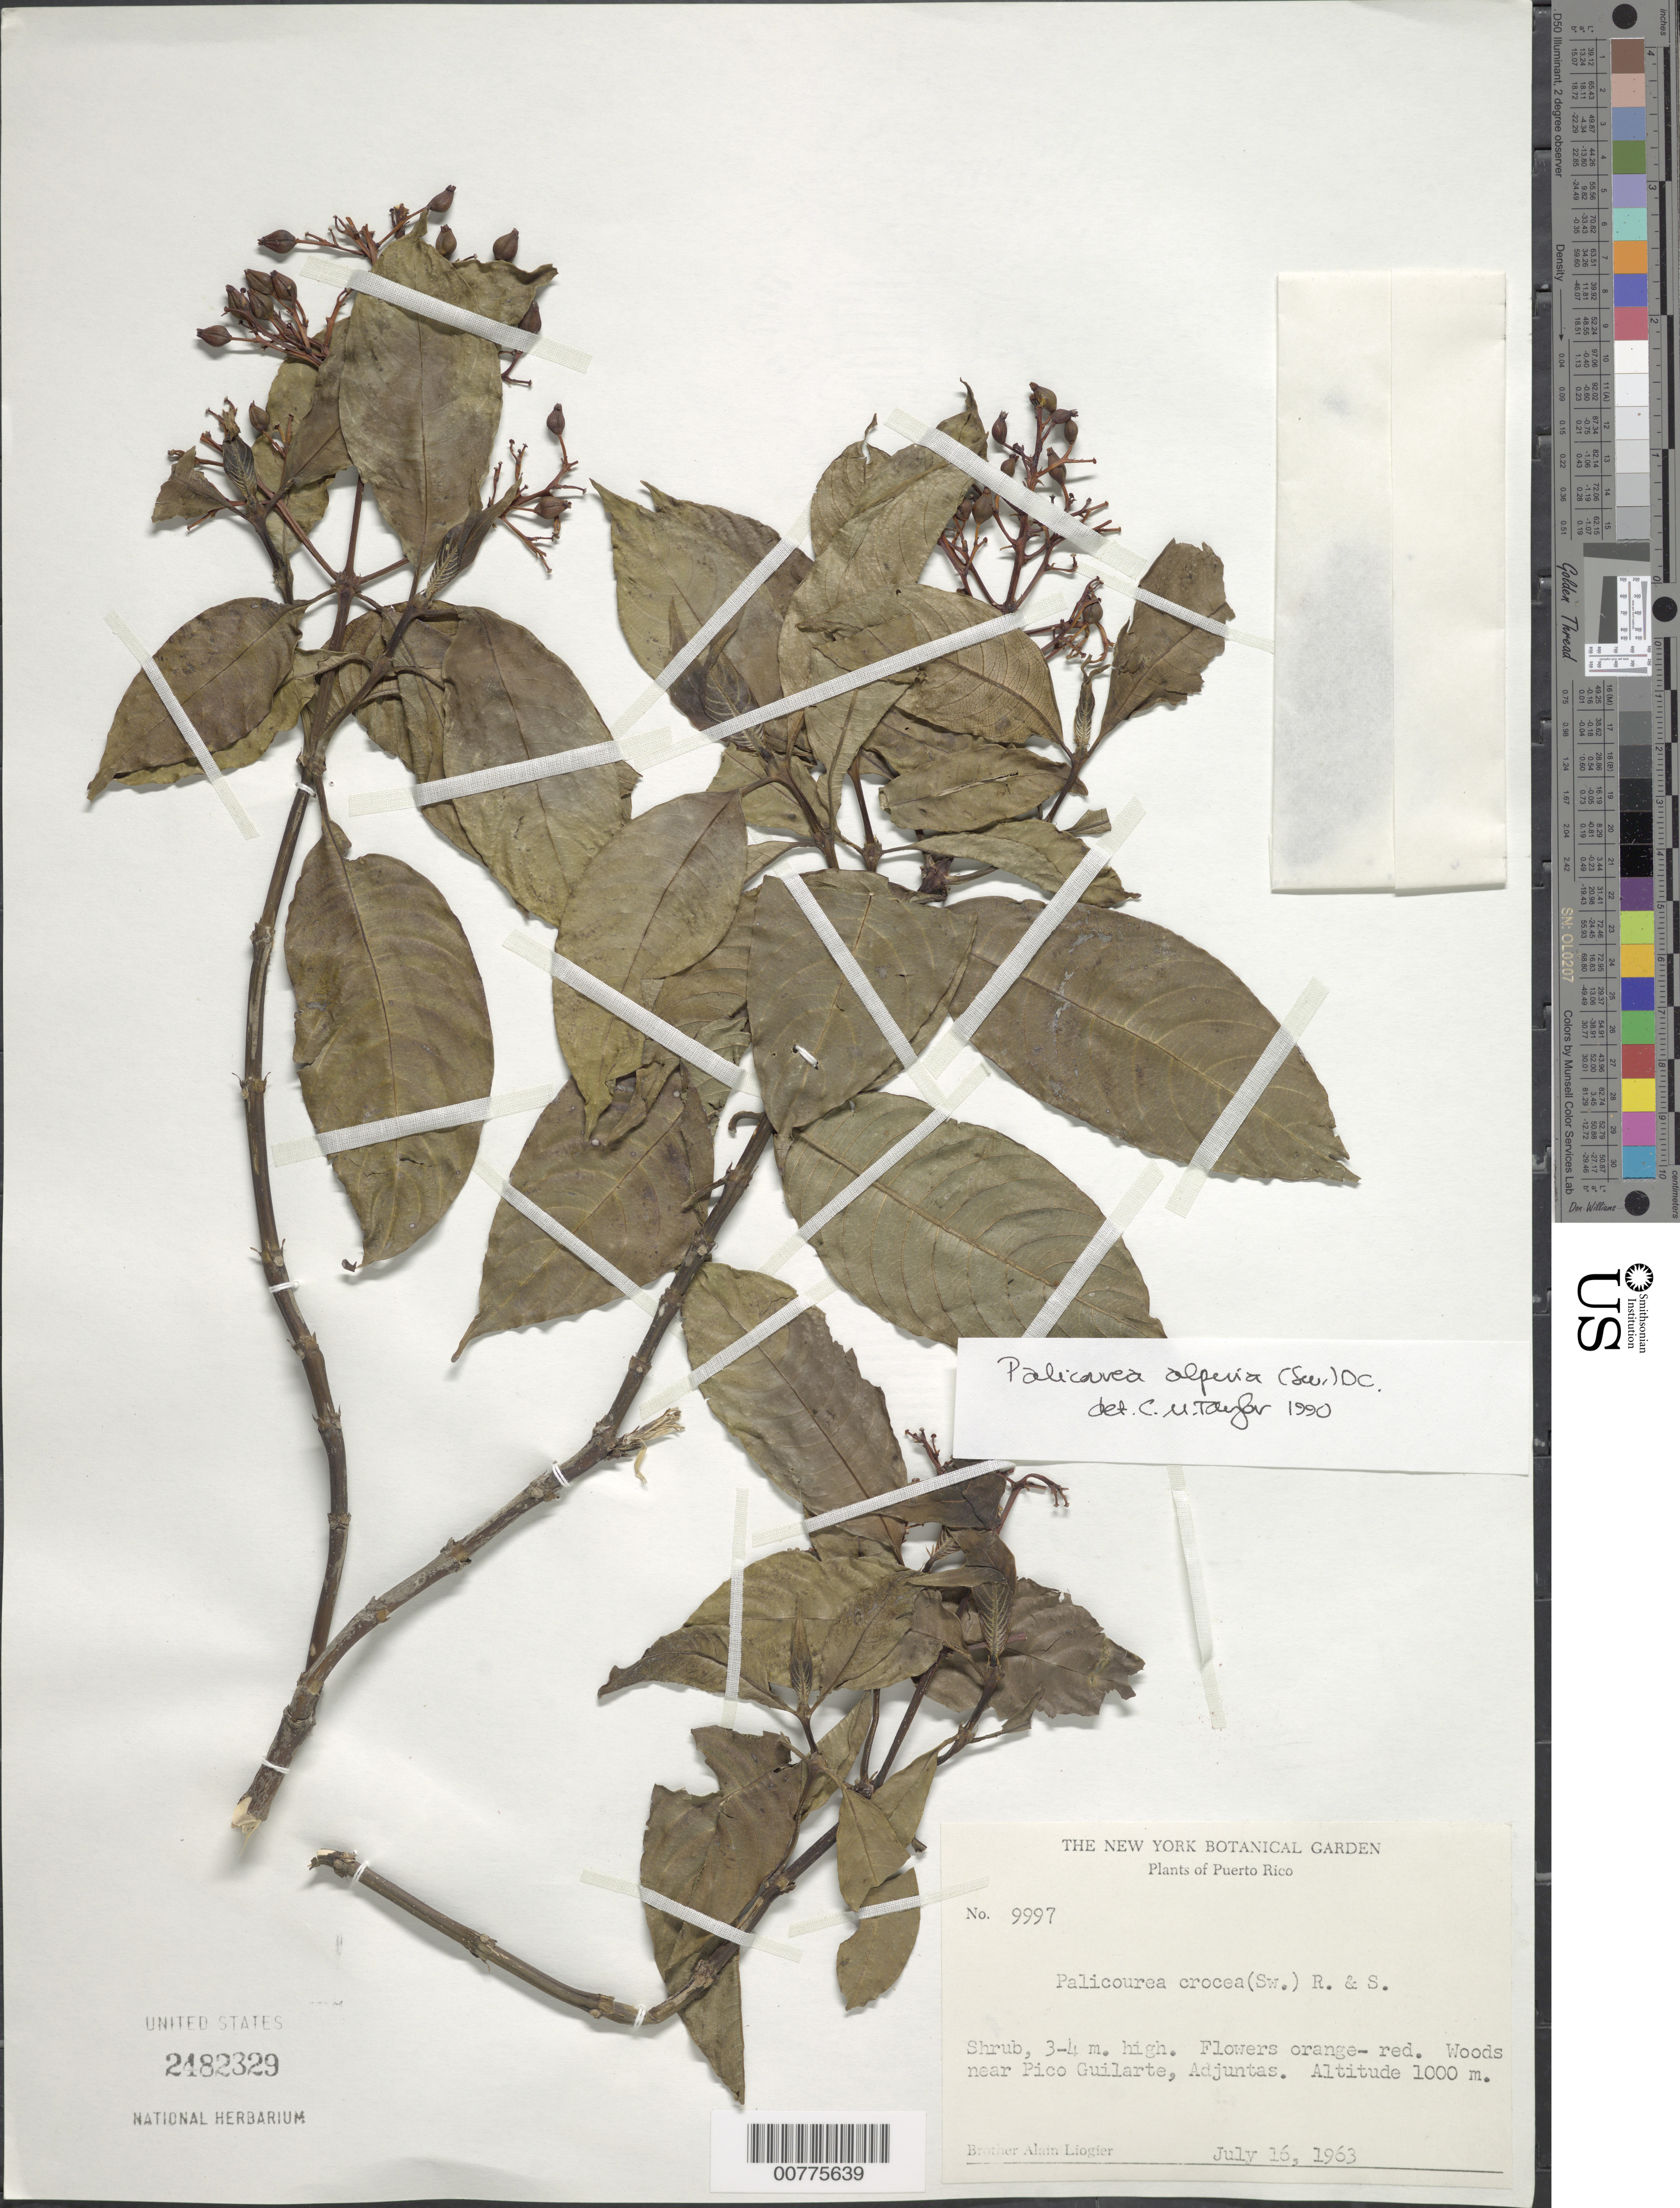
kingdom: Plantae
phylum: Tracheophyta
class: Magnoliopsida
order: Gentianales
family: Rubiaceae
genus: Palicourea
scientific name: Palicourea alpina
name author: (Sw.) DC.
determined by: Taylor, Charlotte M.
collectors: A. H. Liogier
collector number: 9997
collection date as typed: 16 Jul 1963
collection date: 1963-07-16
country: Puerto Rico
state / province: Adjuntas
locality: Woods near Pico Guilarte, Adjuntas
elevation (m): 1000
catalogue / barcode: US 2482329